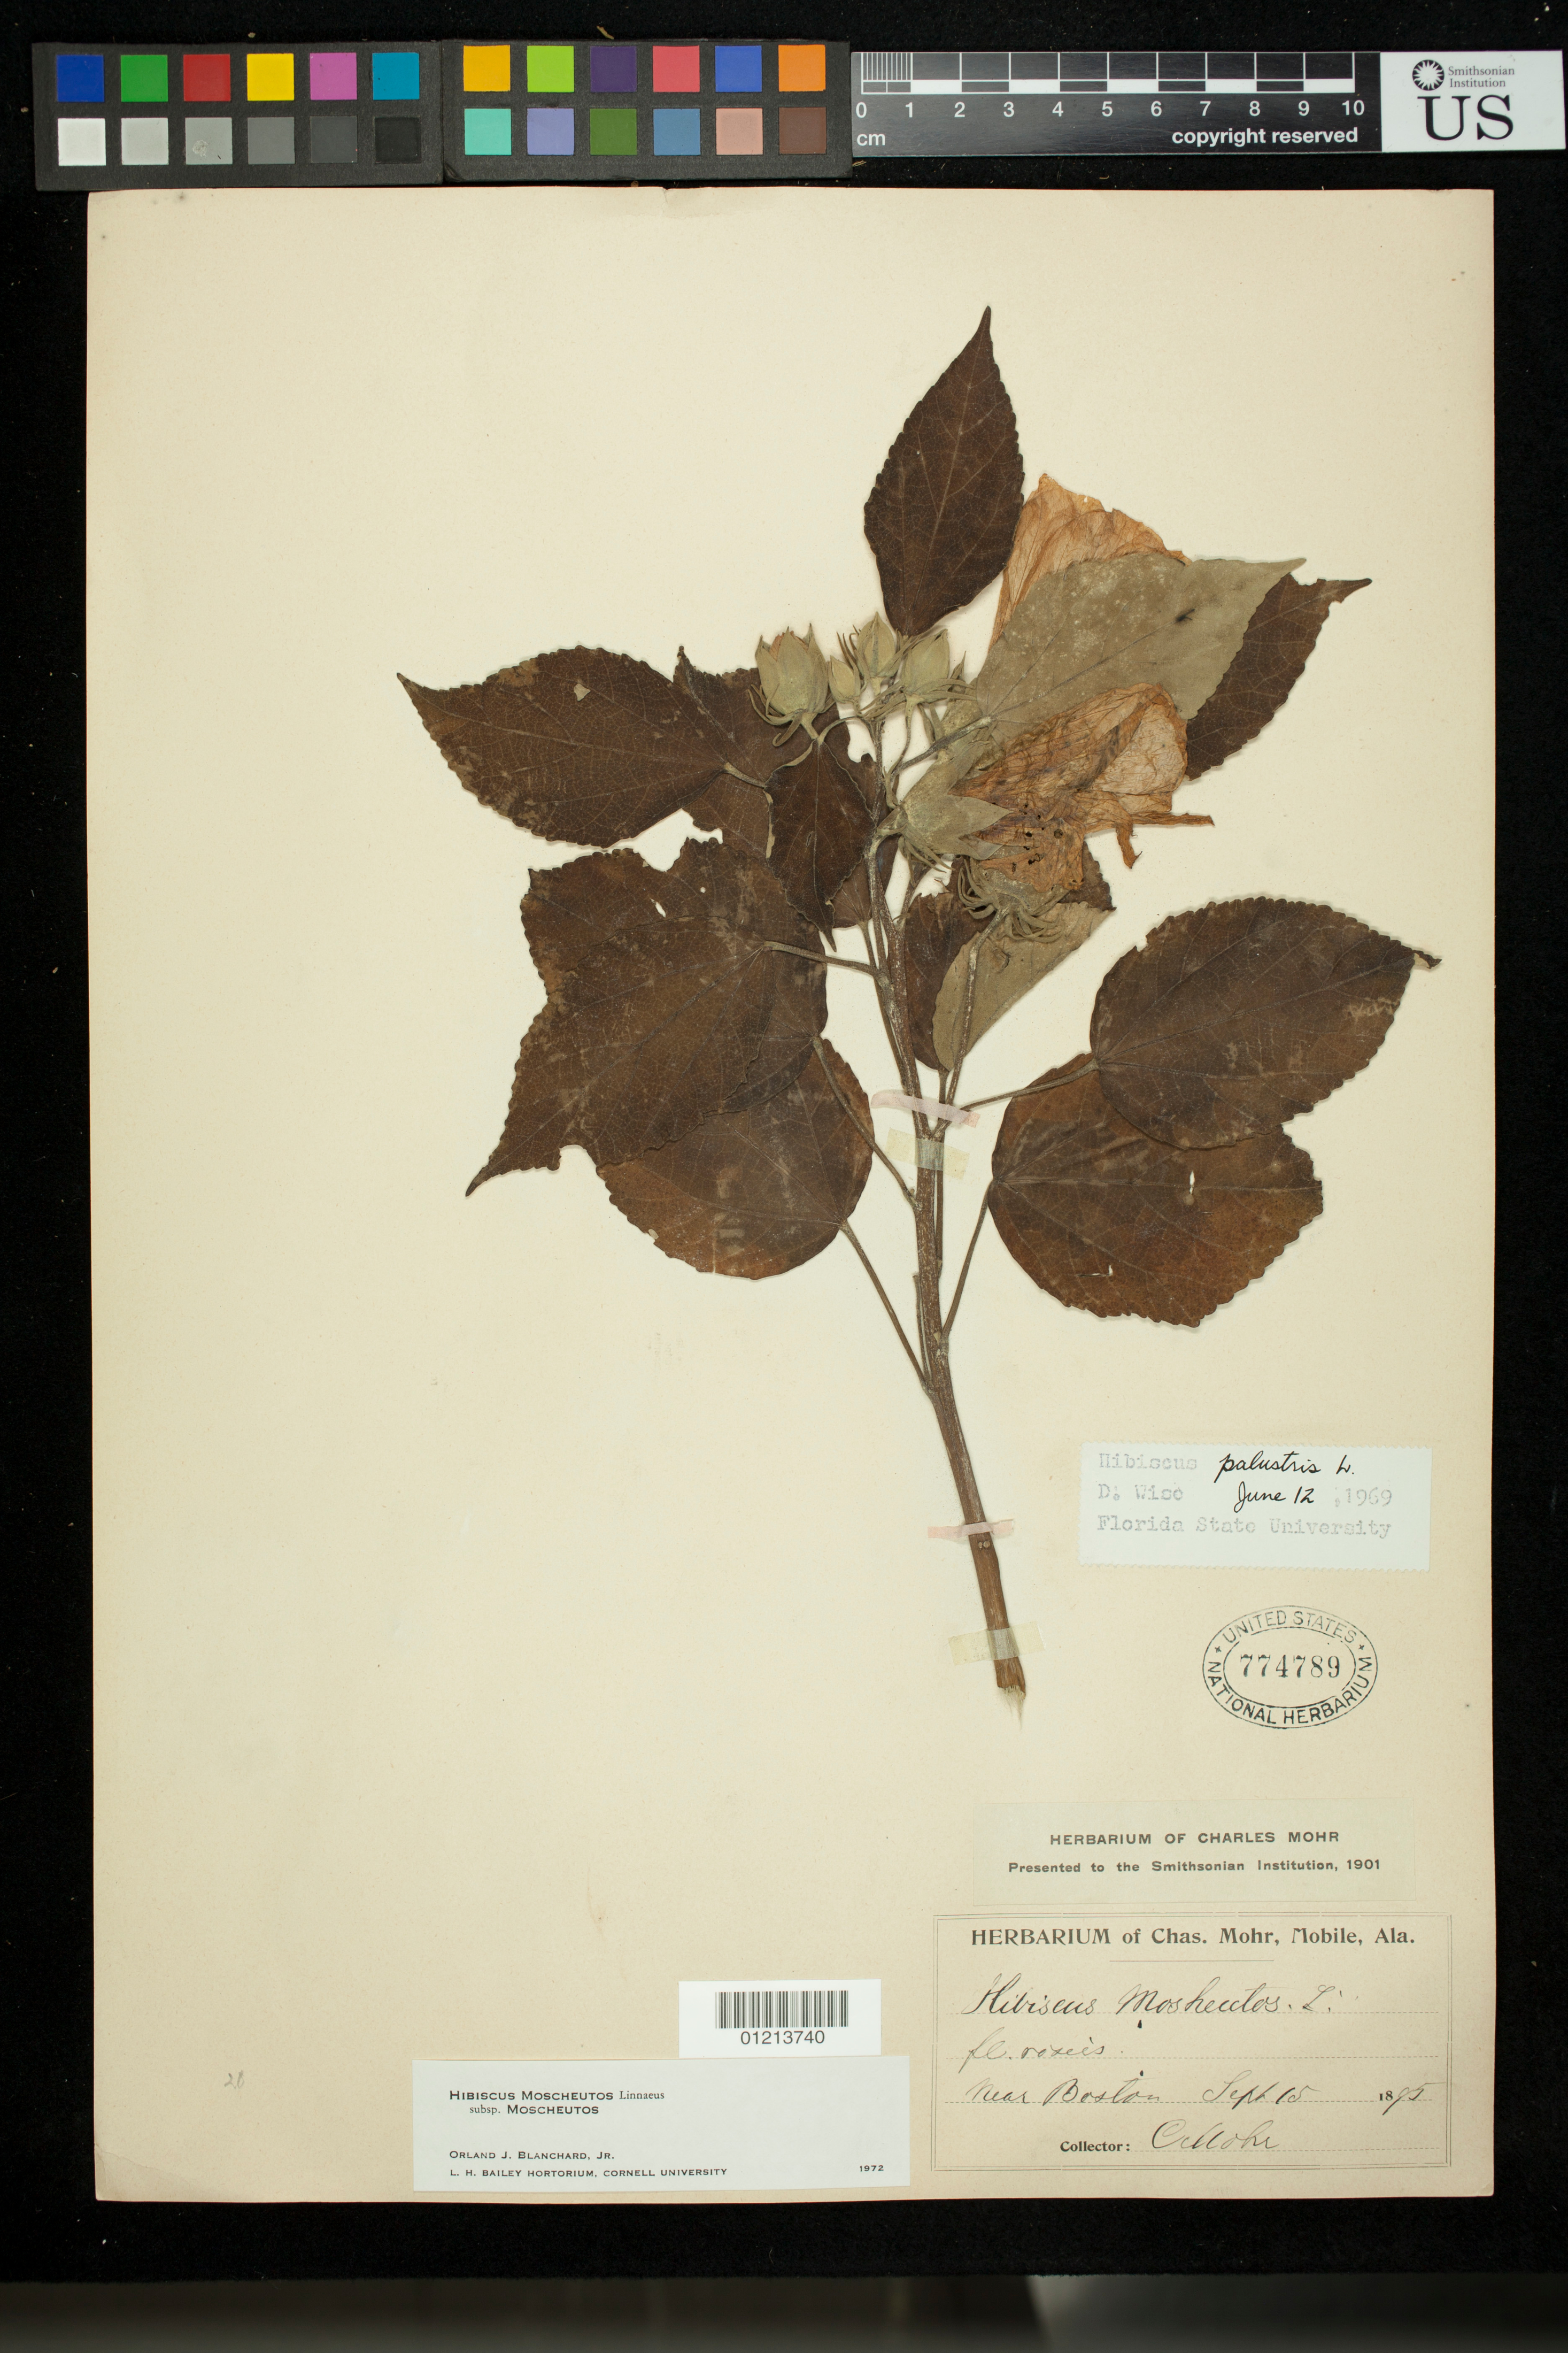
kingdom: Plantae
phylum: Tracheophyta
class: Magnoliopsida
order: Malvales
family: Malvaceae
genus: Hibiscus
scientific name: Hibiscus moscheutos subsp. moscheutos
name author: L.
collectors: C. T. Mohr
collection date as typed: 15 Sep 1895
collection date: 1895-09-15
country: United States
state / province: Massachusetts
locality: Near Boston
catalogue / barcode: US 774789